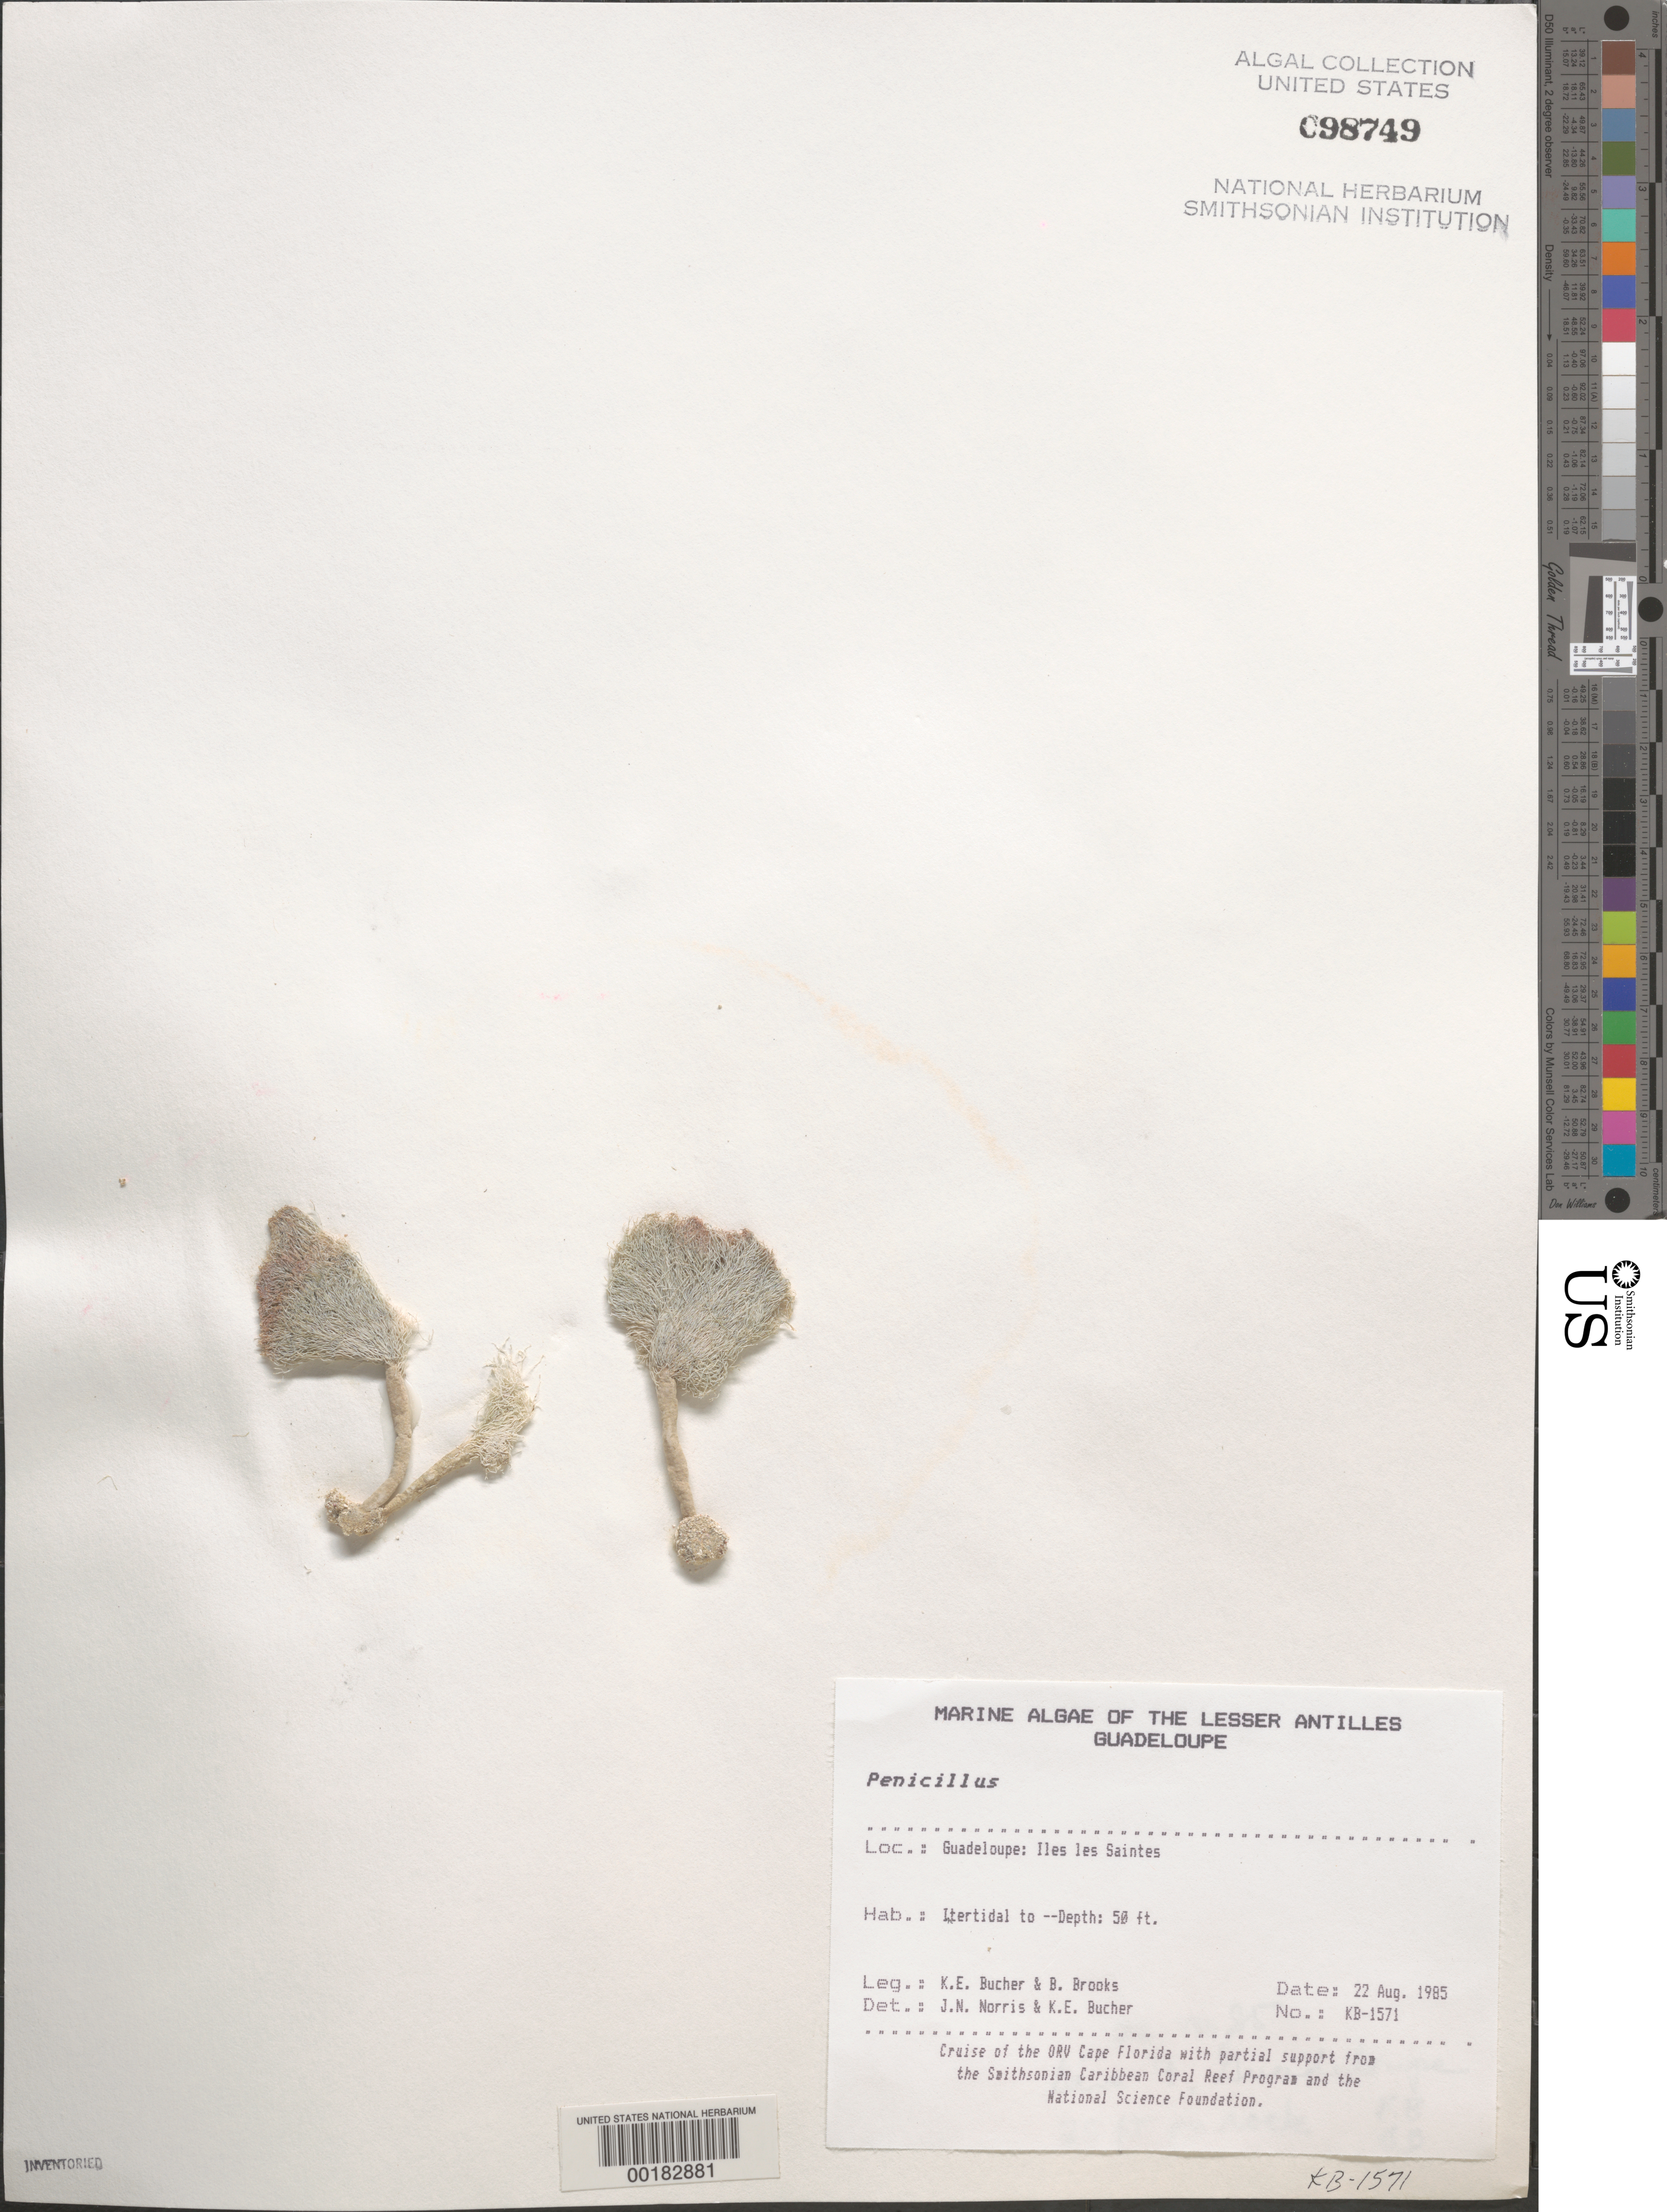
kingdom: Plantae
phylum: Chlorophyta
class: Ulvophyceae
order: Bryopsidales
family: Udoteaceae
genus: Penicillus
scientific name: Penicillus sp.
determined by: Norris, J. N.; Bucher, K. E.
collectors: K. E. Bucher & B. Brooks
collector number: Kb-1571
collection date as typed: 22 Aug 1985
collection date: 1985-08-22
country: Guadeloupe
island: Iles des Saintes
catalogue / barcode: US 98749